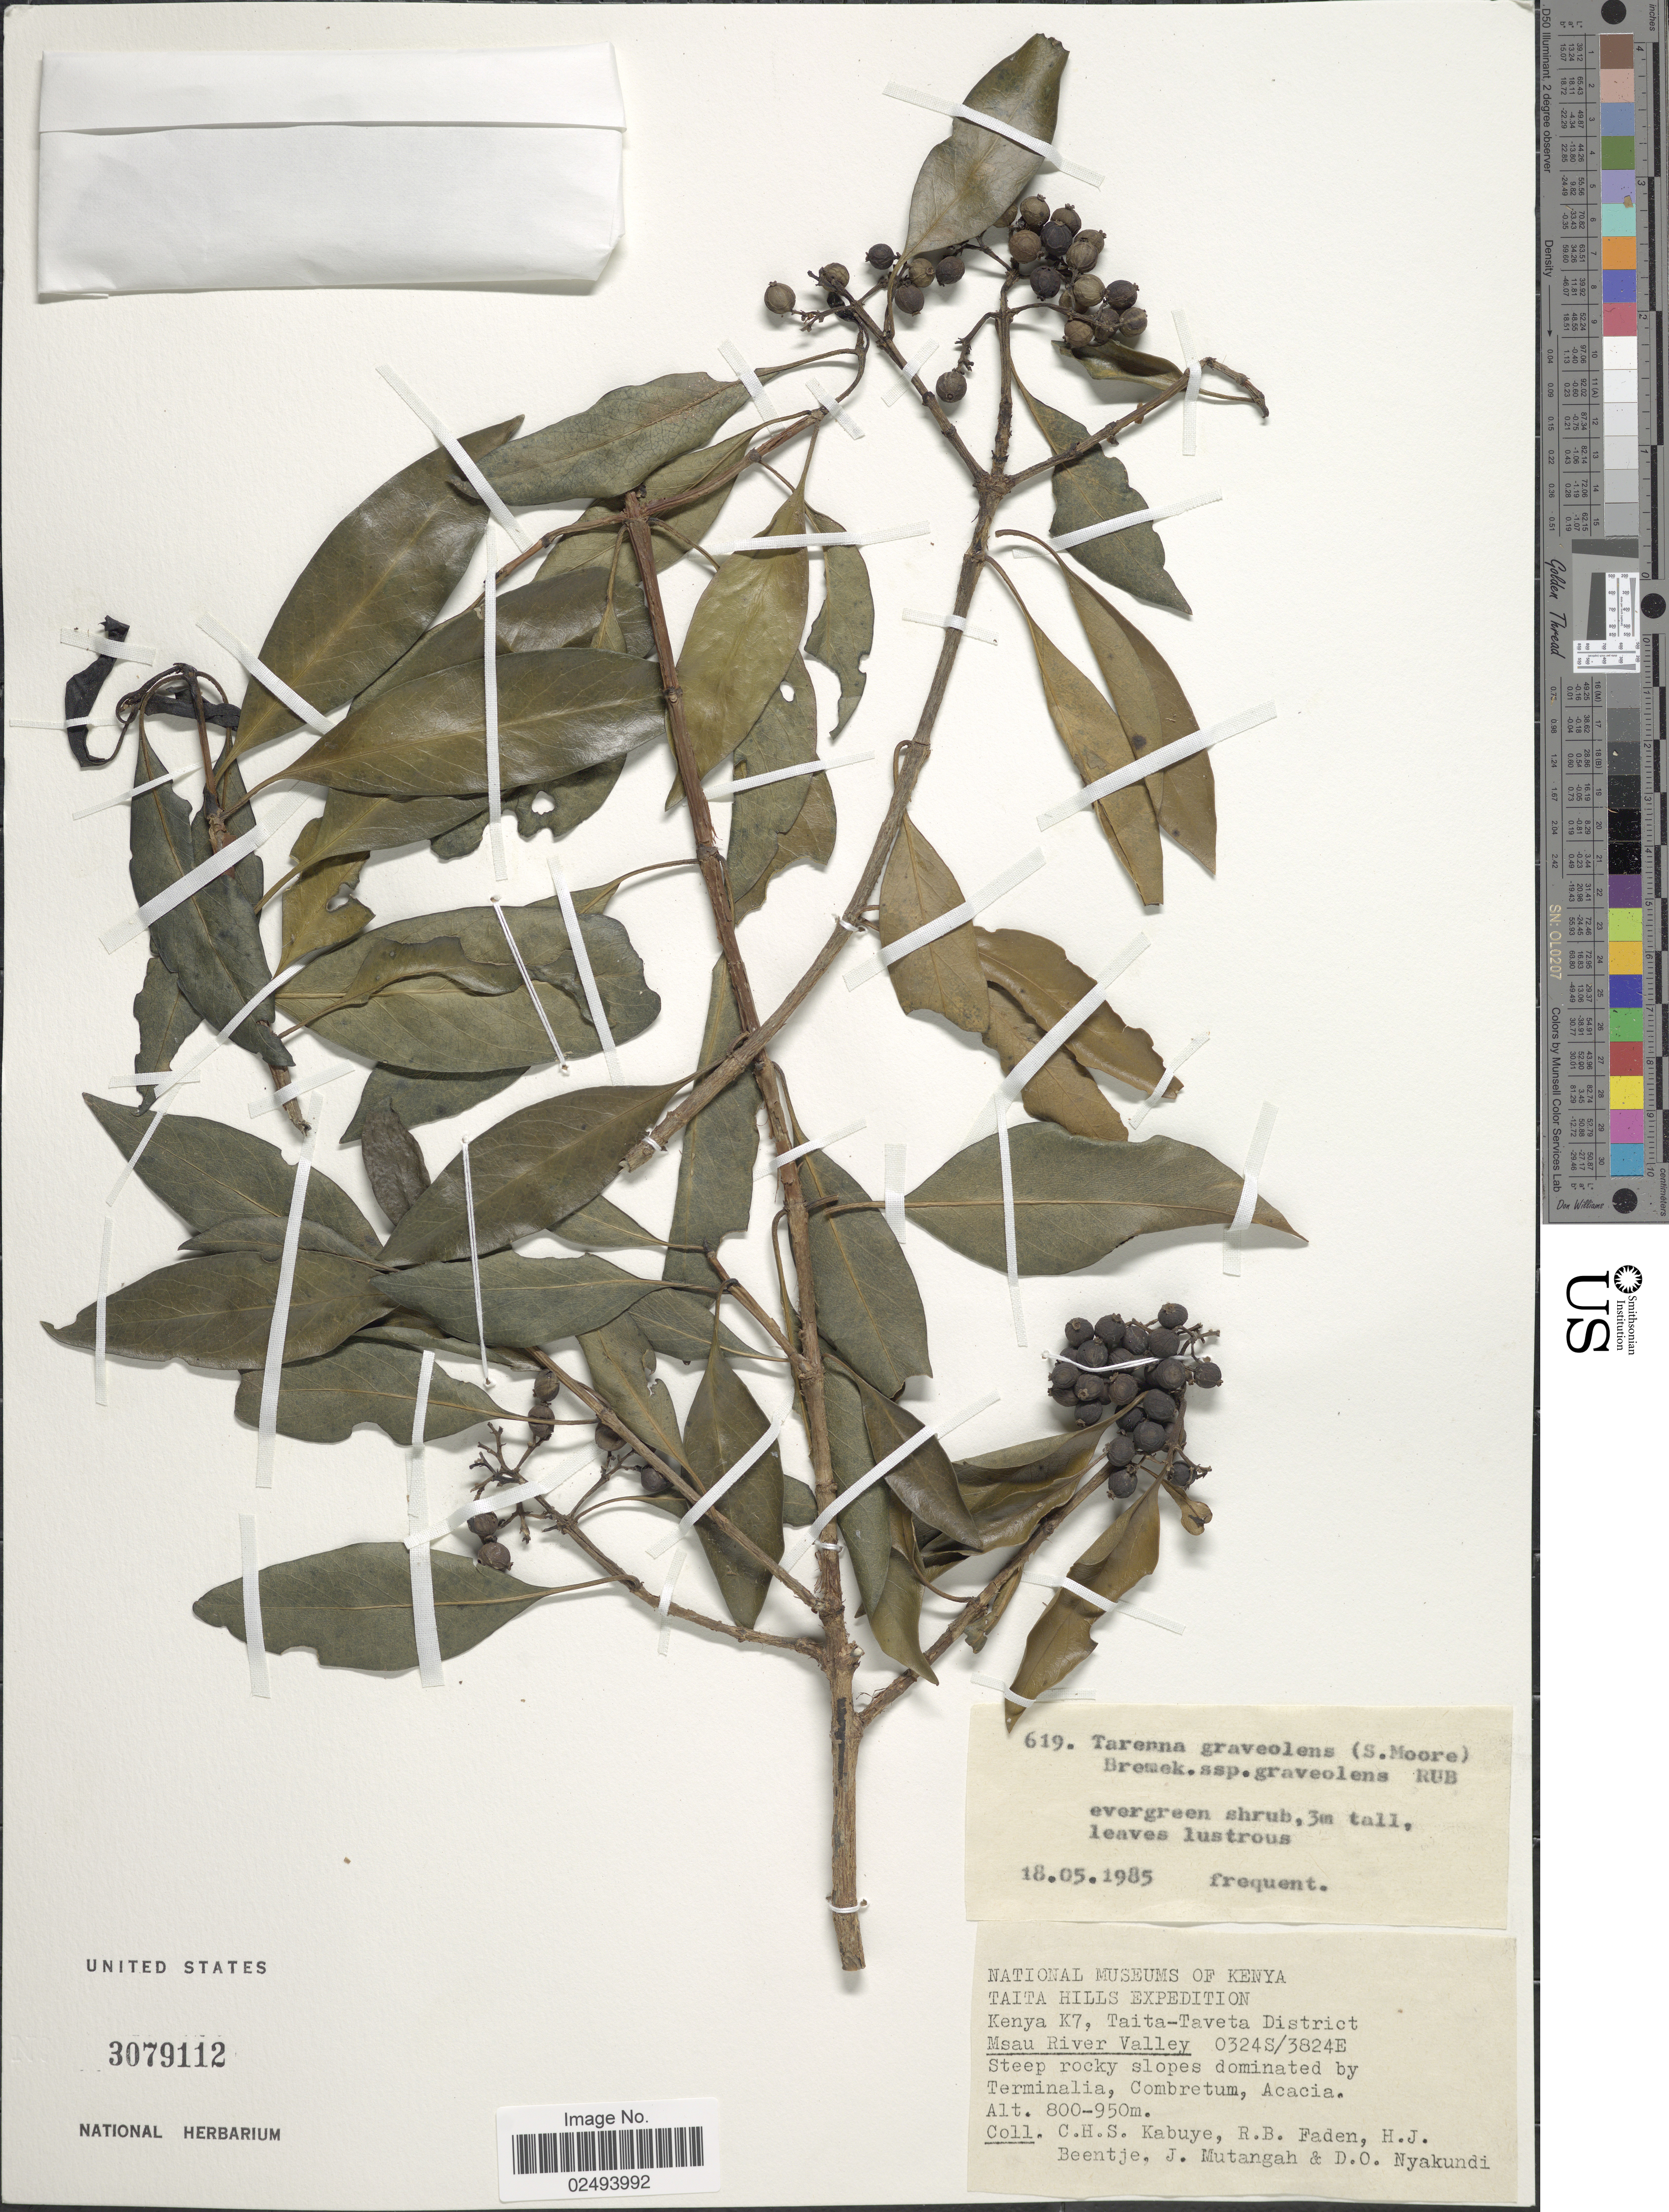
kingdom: Plantae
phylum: Tracheophyta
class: Magnoliopsida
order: Gentianales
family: Rubiaceae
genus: Coptosperma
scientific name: Coptosperma graveolens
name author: (S. Moore) Degreef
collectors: C. Kabuye, R. B. Faden, H. J. Beentje, J. Mutangah & D. Nyakundi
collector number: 619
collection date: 1985-05-18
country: Kenya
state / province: Taita Taveta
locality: Taita Hill, K7, Taita-Taveta District, Msau River Valley, Steep rocky slopes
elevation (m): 800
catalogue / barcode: US 3079112